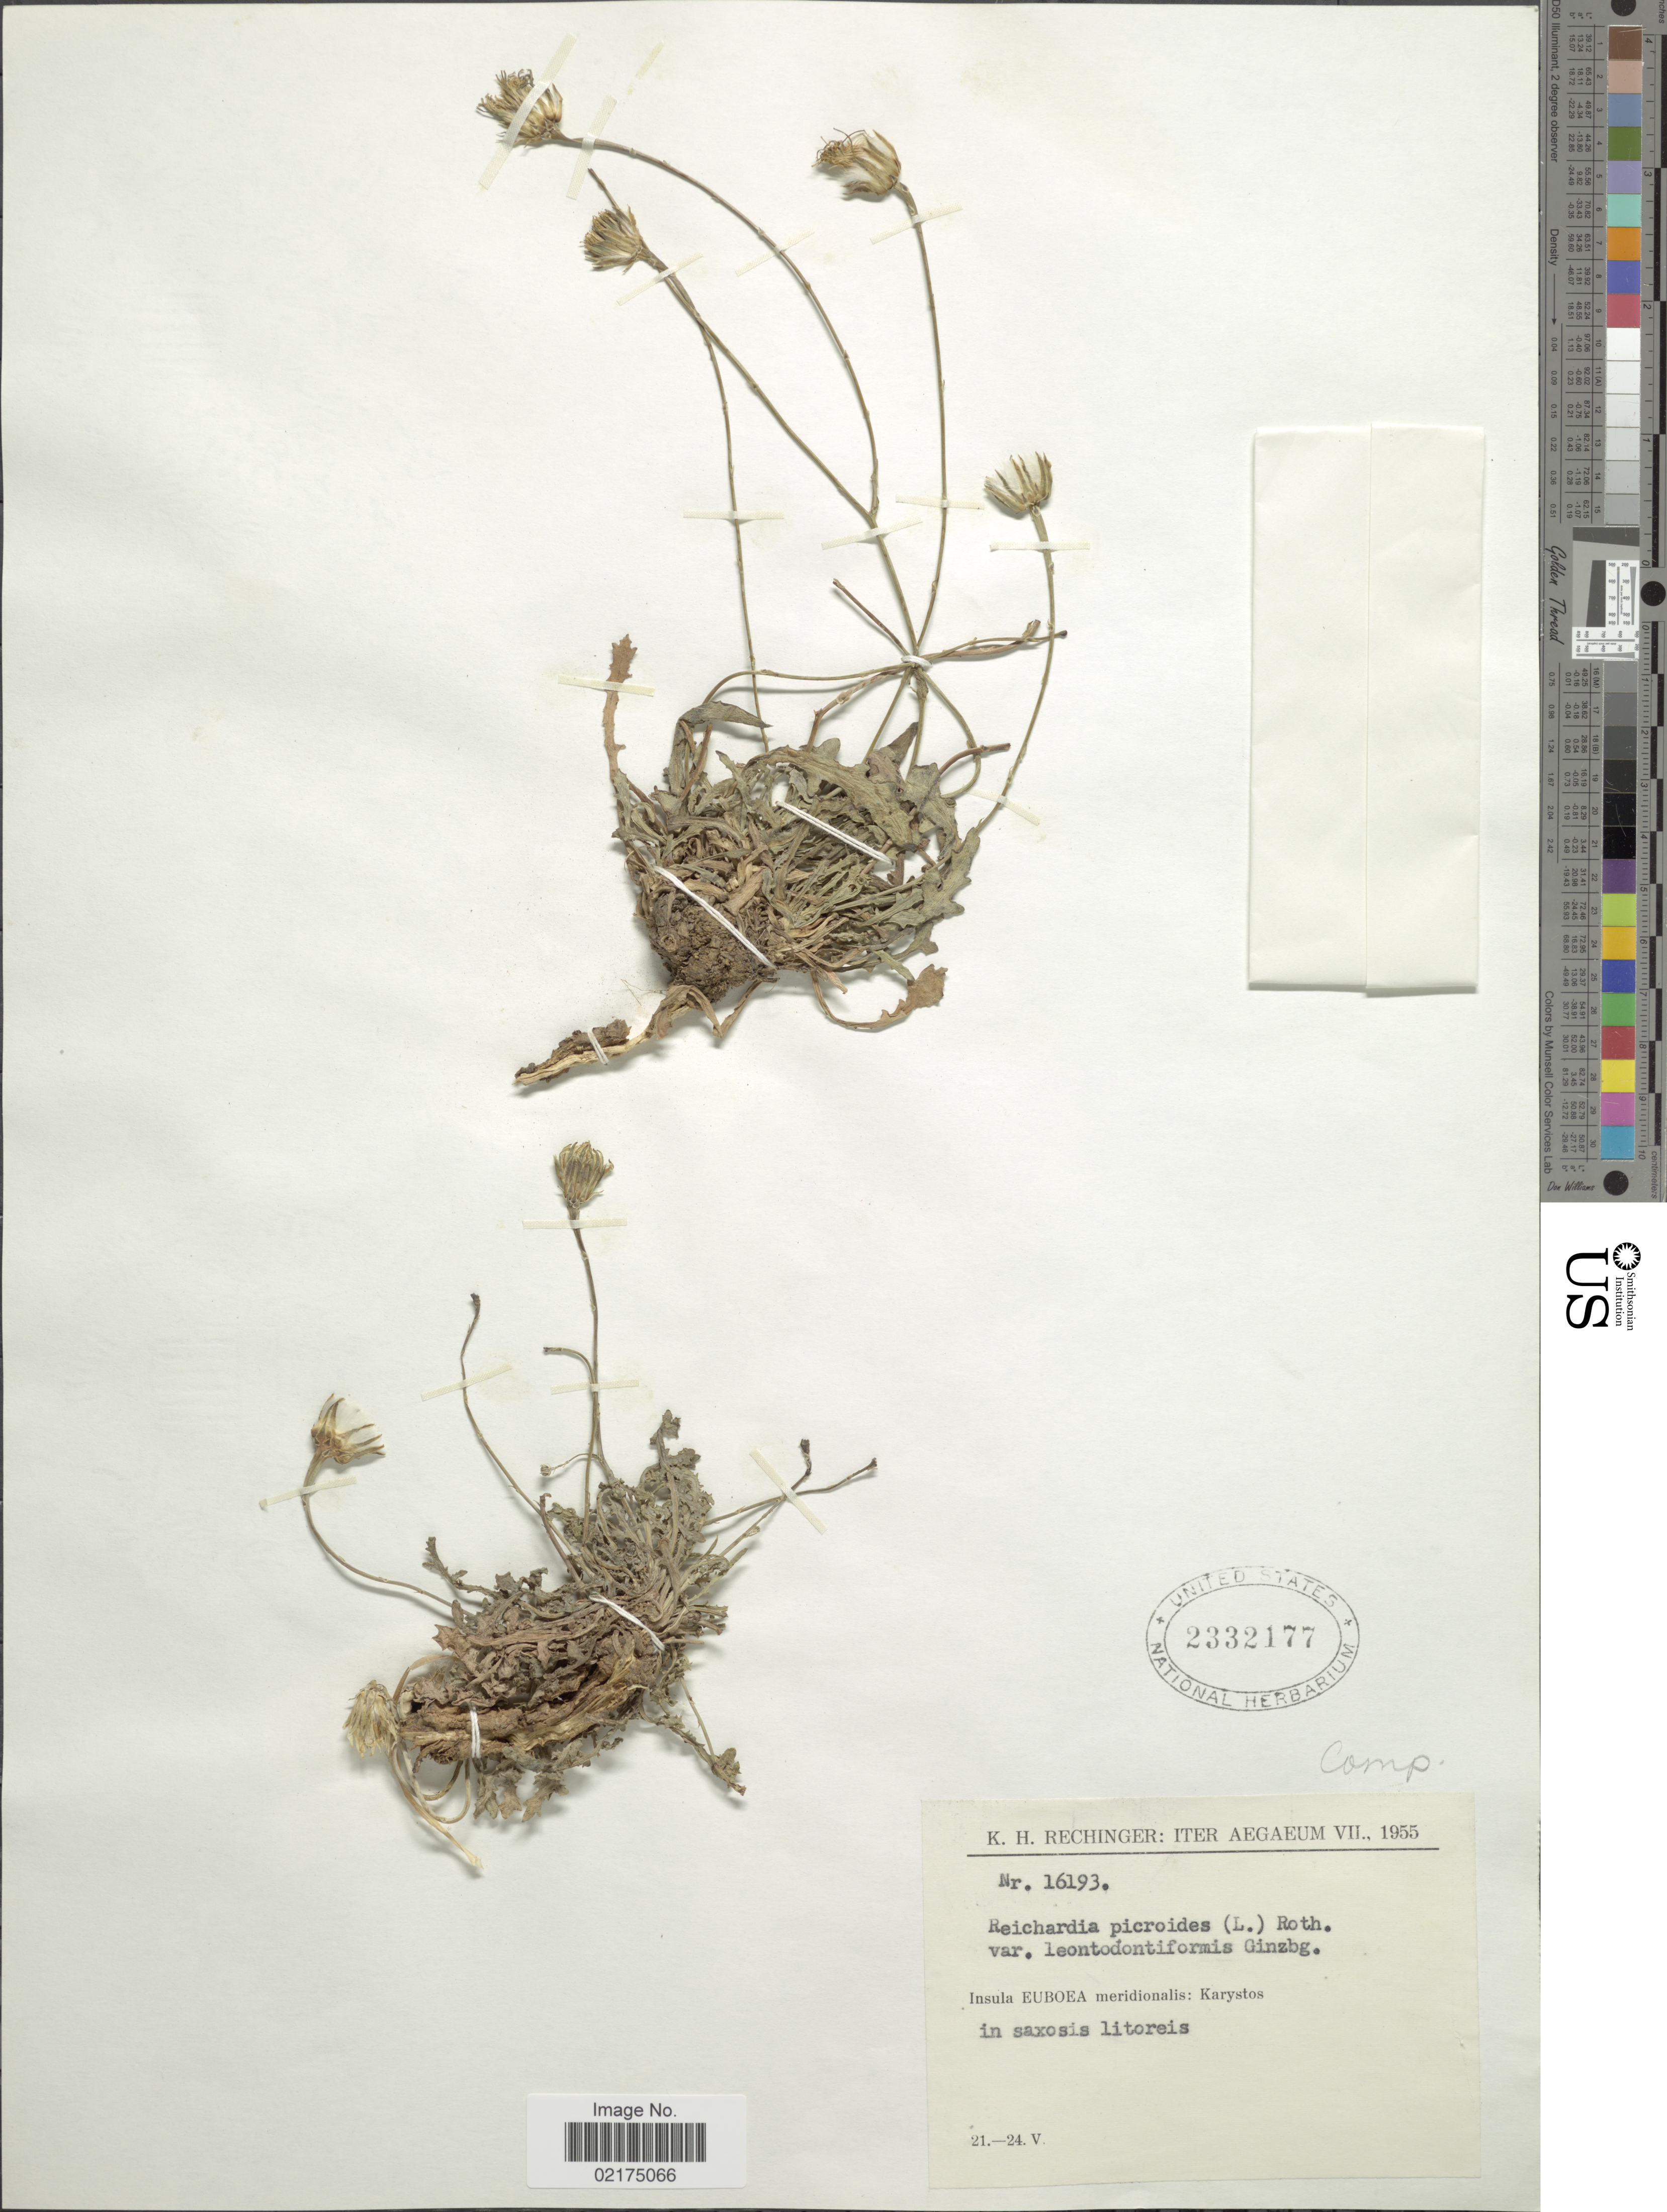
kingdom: Plantae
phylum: Tracheophyta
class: Magnoliopsida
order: Asterales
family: Asteraceae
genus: Reichardia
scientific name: Reichardia picroides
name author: (L.) Roth.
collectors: K. H. Rechinger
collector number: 16193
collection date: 1955-05-21/1955-05-24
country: Greece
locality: Insula Euboea meridionalis: Karystos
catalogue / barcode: US 2332177